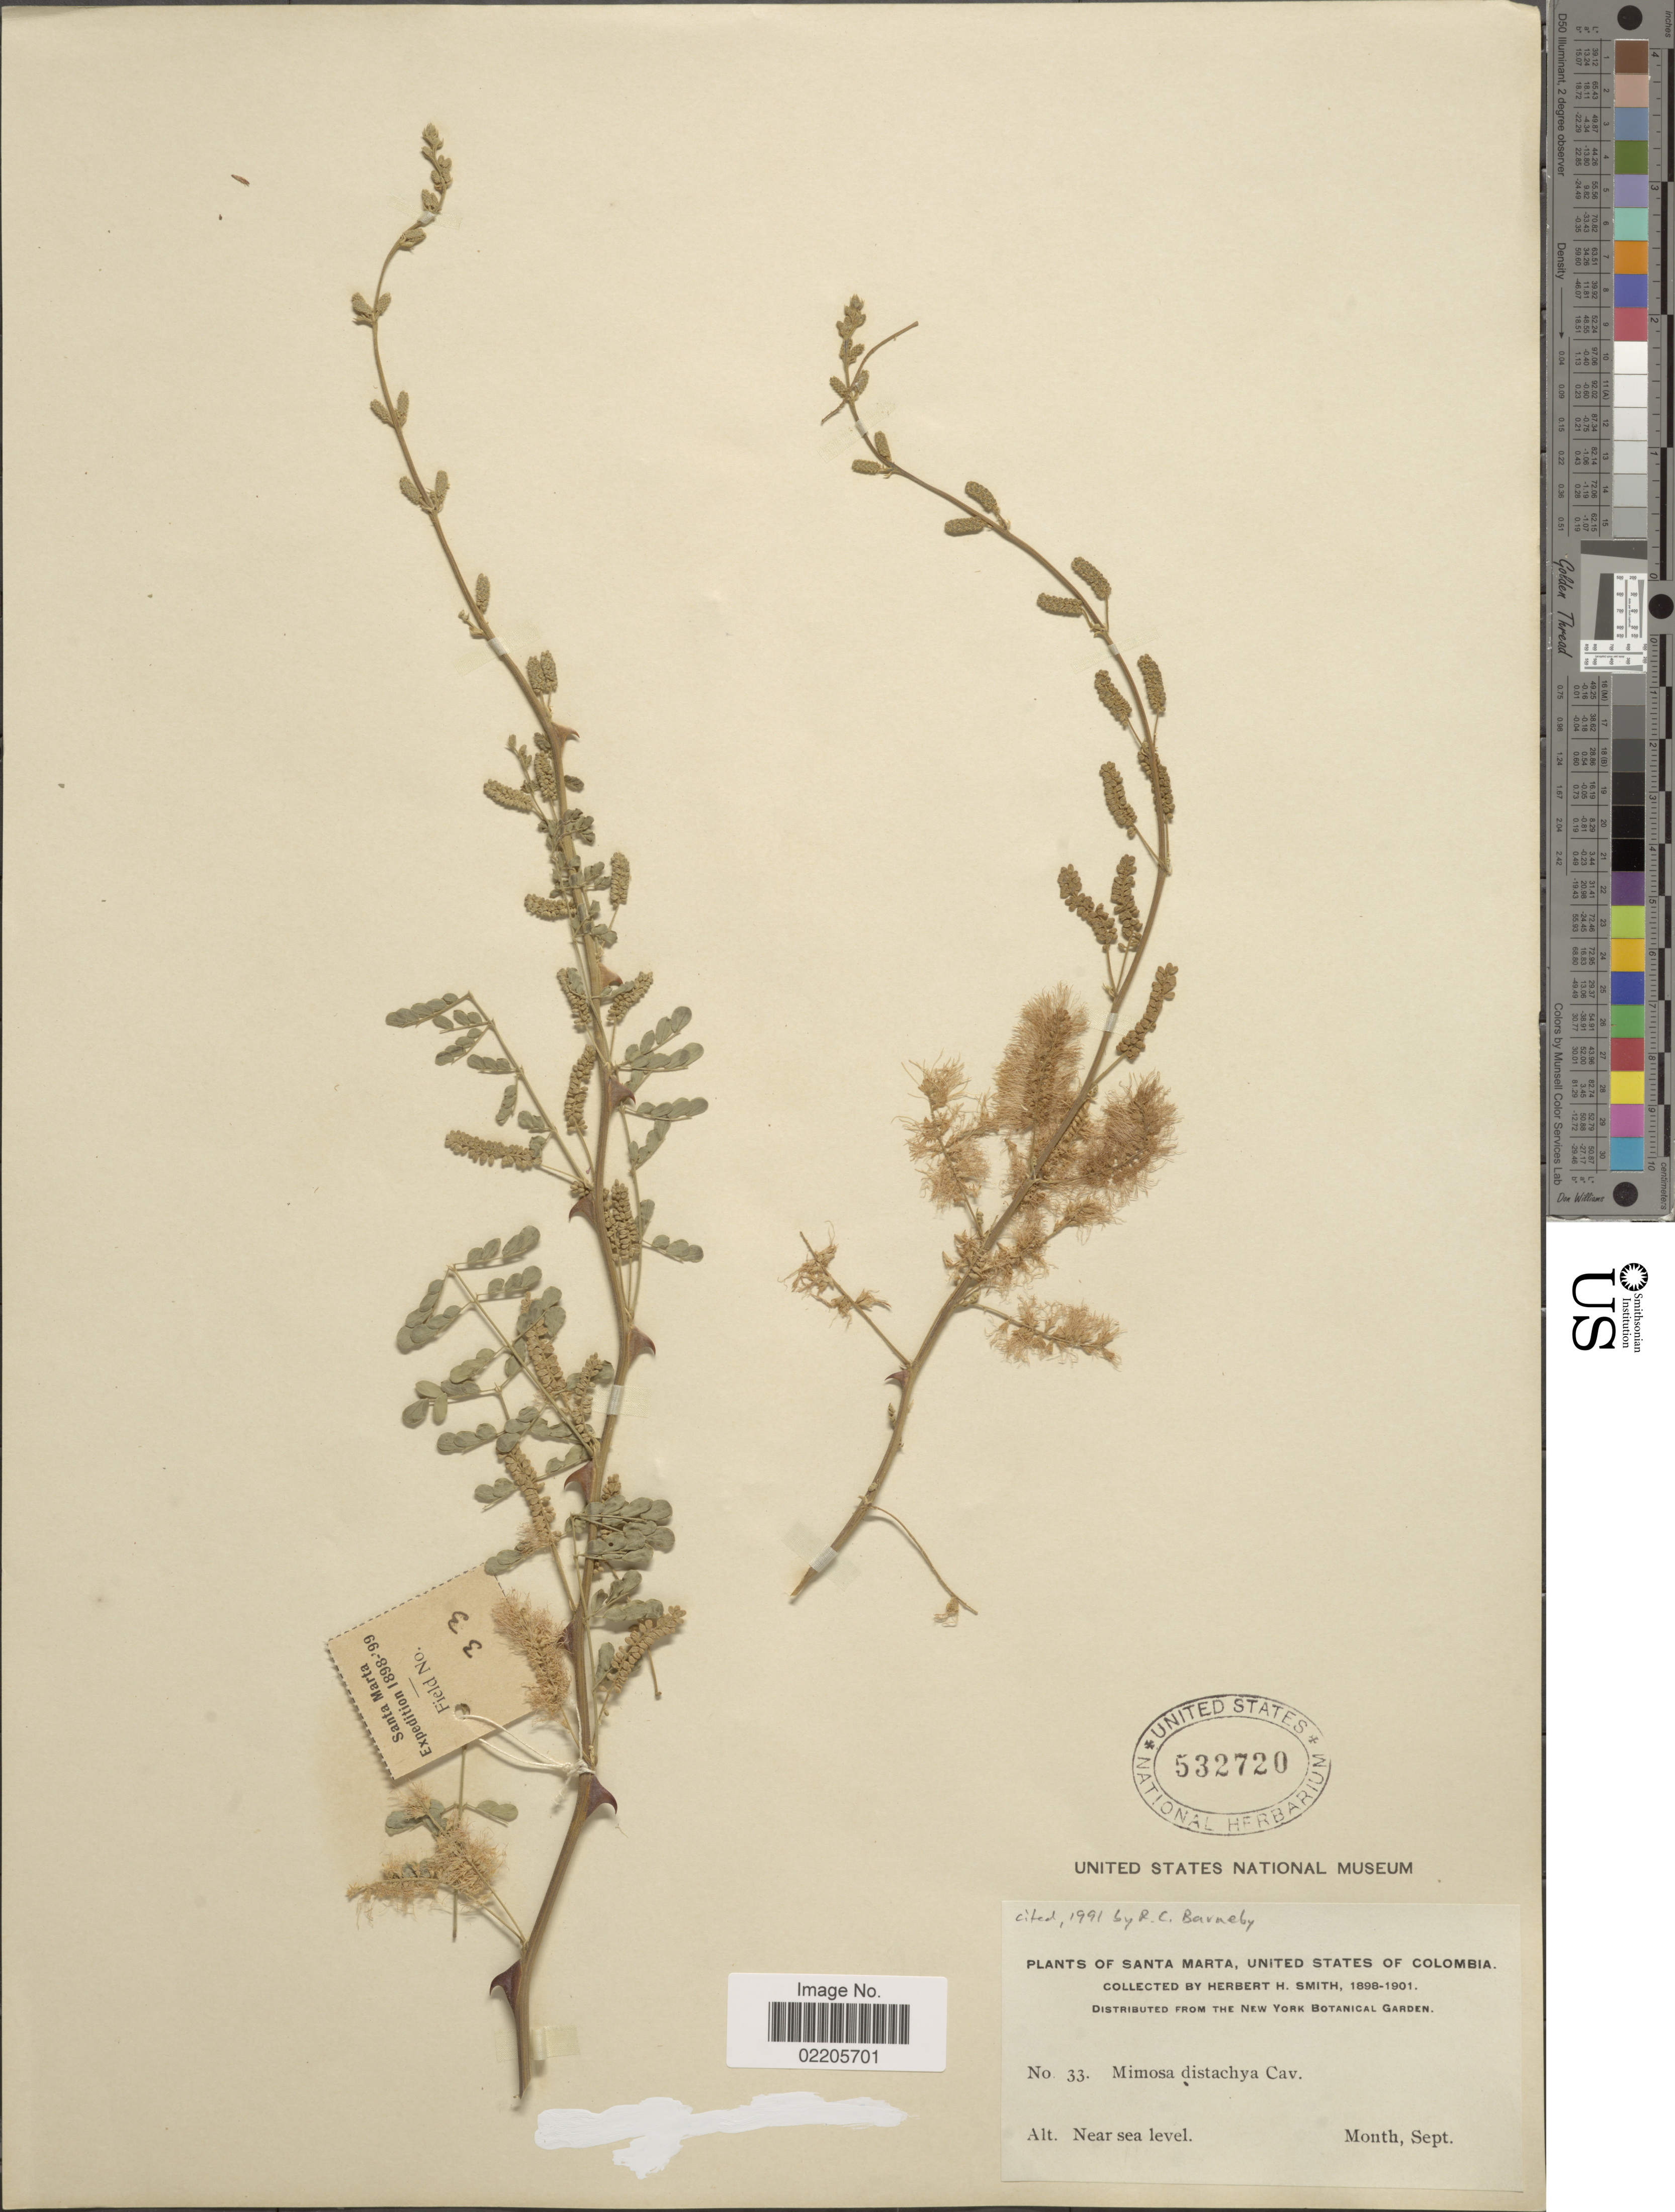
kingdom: Plantae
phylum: Tracheophyta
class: Magnoliopsida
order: Fabales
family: Fabaceae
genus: Mimosa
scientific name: Mimosa distachya var. oligacantha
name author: (DC.) Barneby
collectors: Herbert H. Smith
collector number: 33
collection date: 1898-09/1901-09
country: Colombia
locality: Santa Marta, United States of Colombia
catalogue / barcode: US 532720